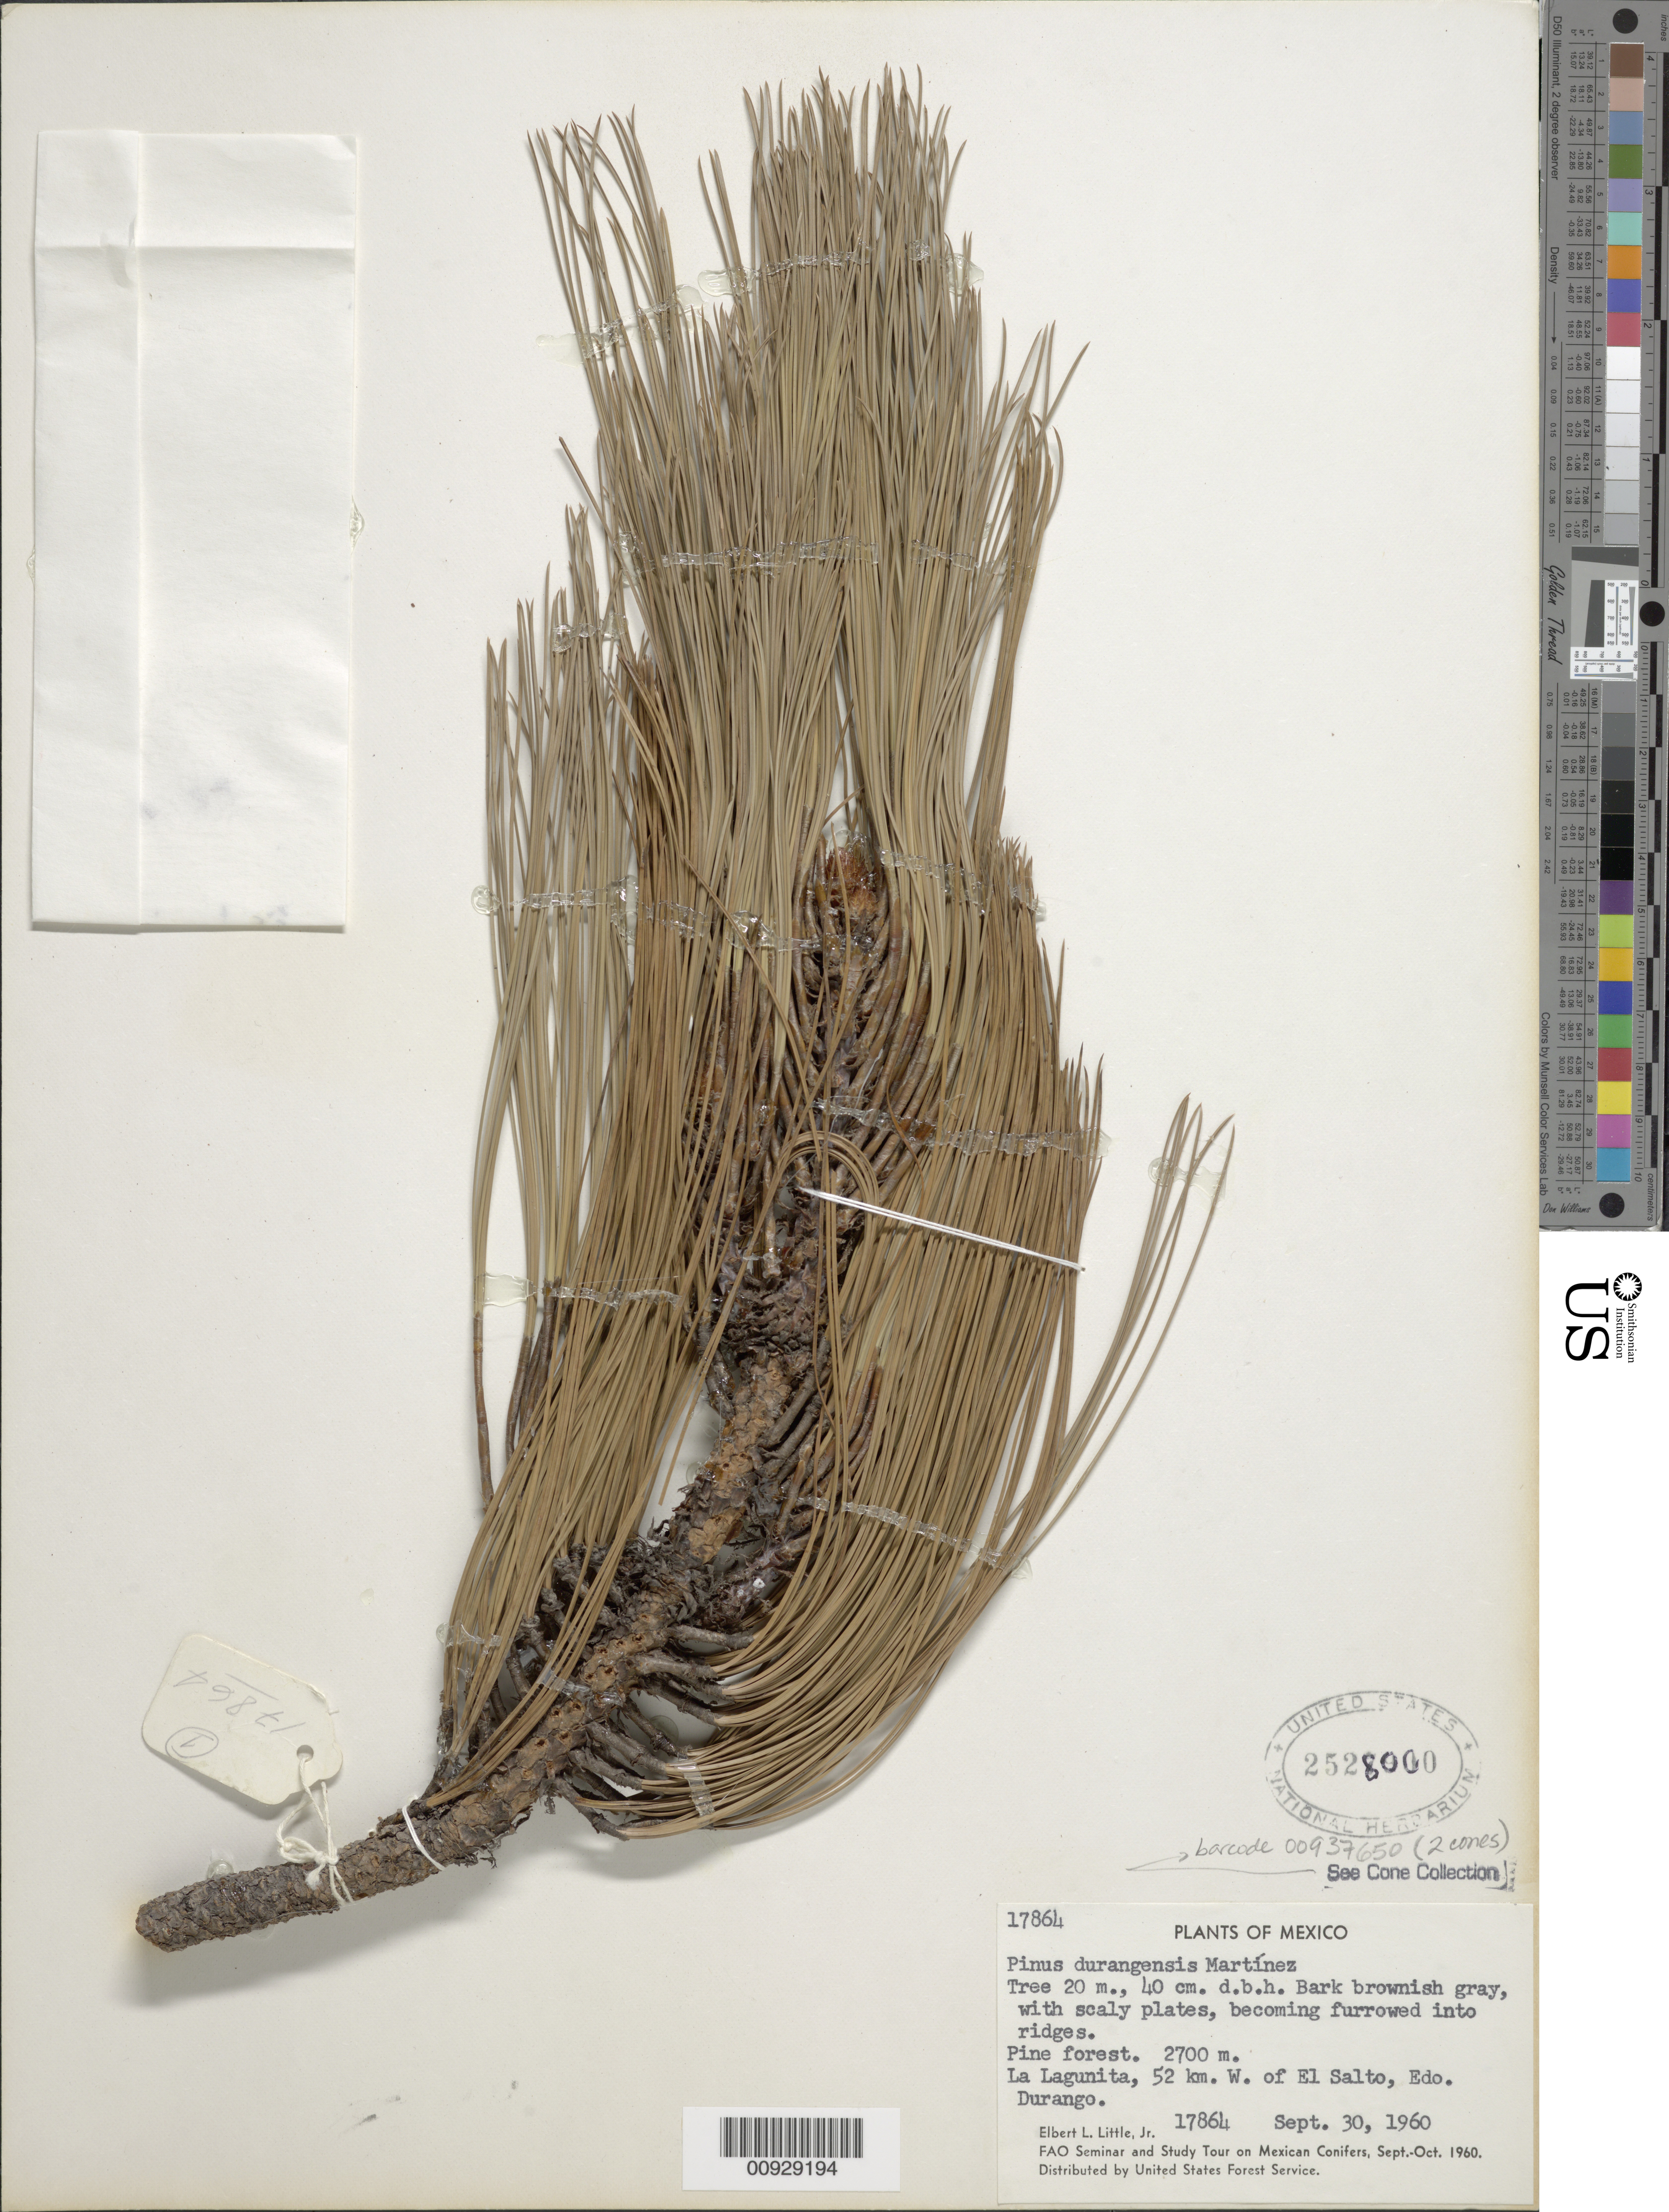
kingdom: Plantae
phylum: Tracheophyta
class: Pinopsida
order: Pinales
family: Pinaceae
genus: Pinus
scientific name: Pinus durangensis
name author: Martínez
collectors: E. L. Little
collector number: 17864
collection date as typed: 30 Sep 1960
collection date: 1960-09-30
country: Mexico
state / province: Durango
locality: La Lagunita, 52 km. W of El Salto.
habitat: Pine forest.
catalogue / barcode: US 2528000